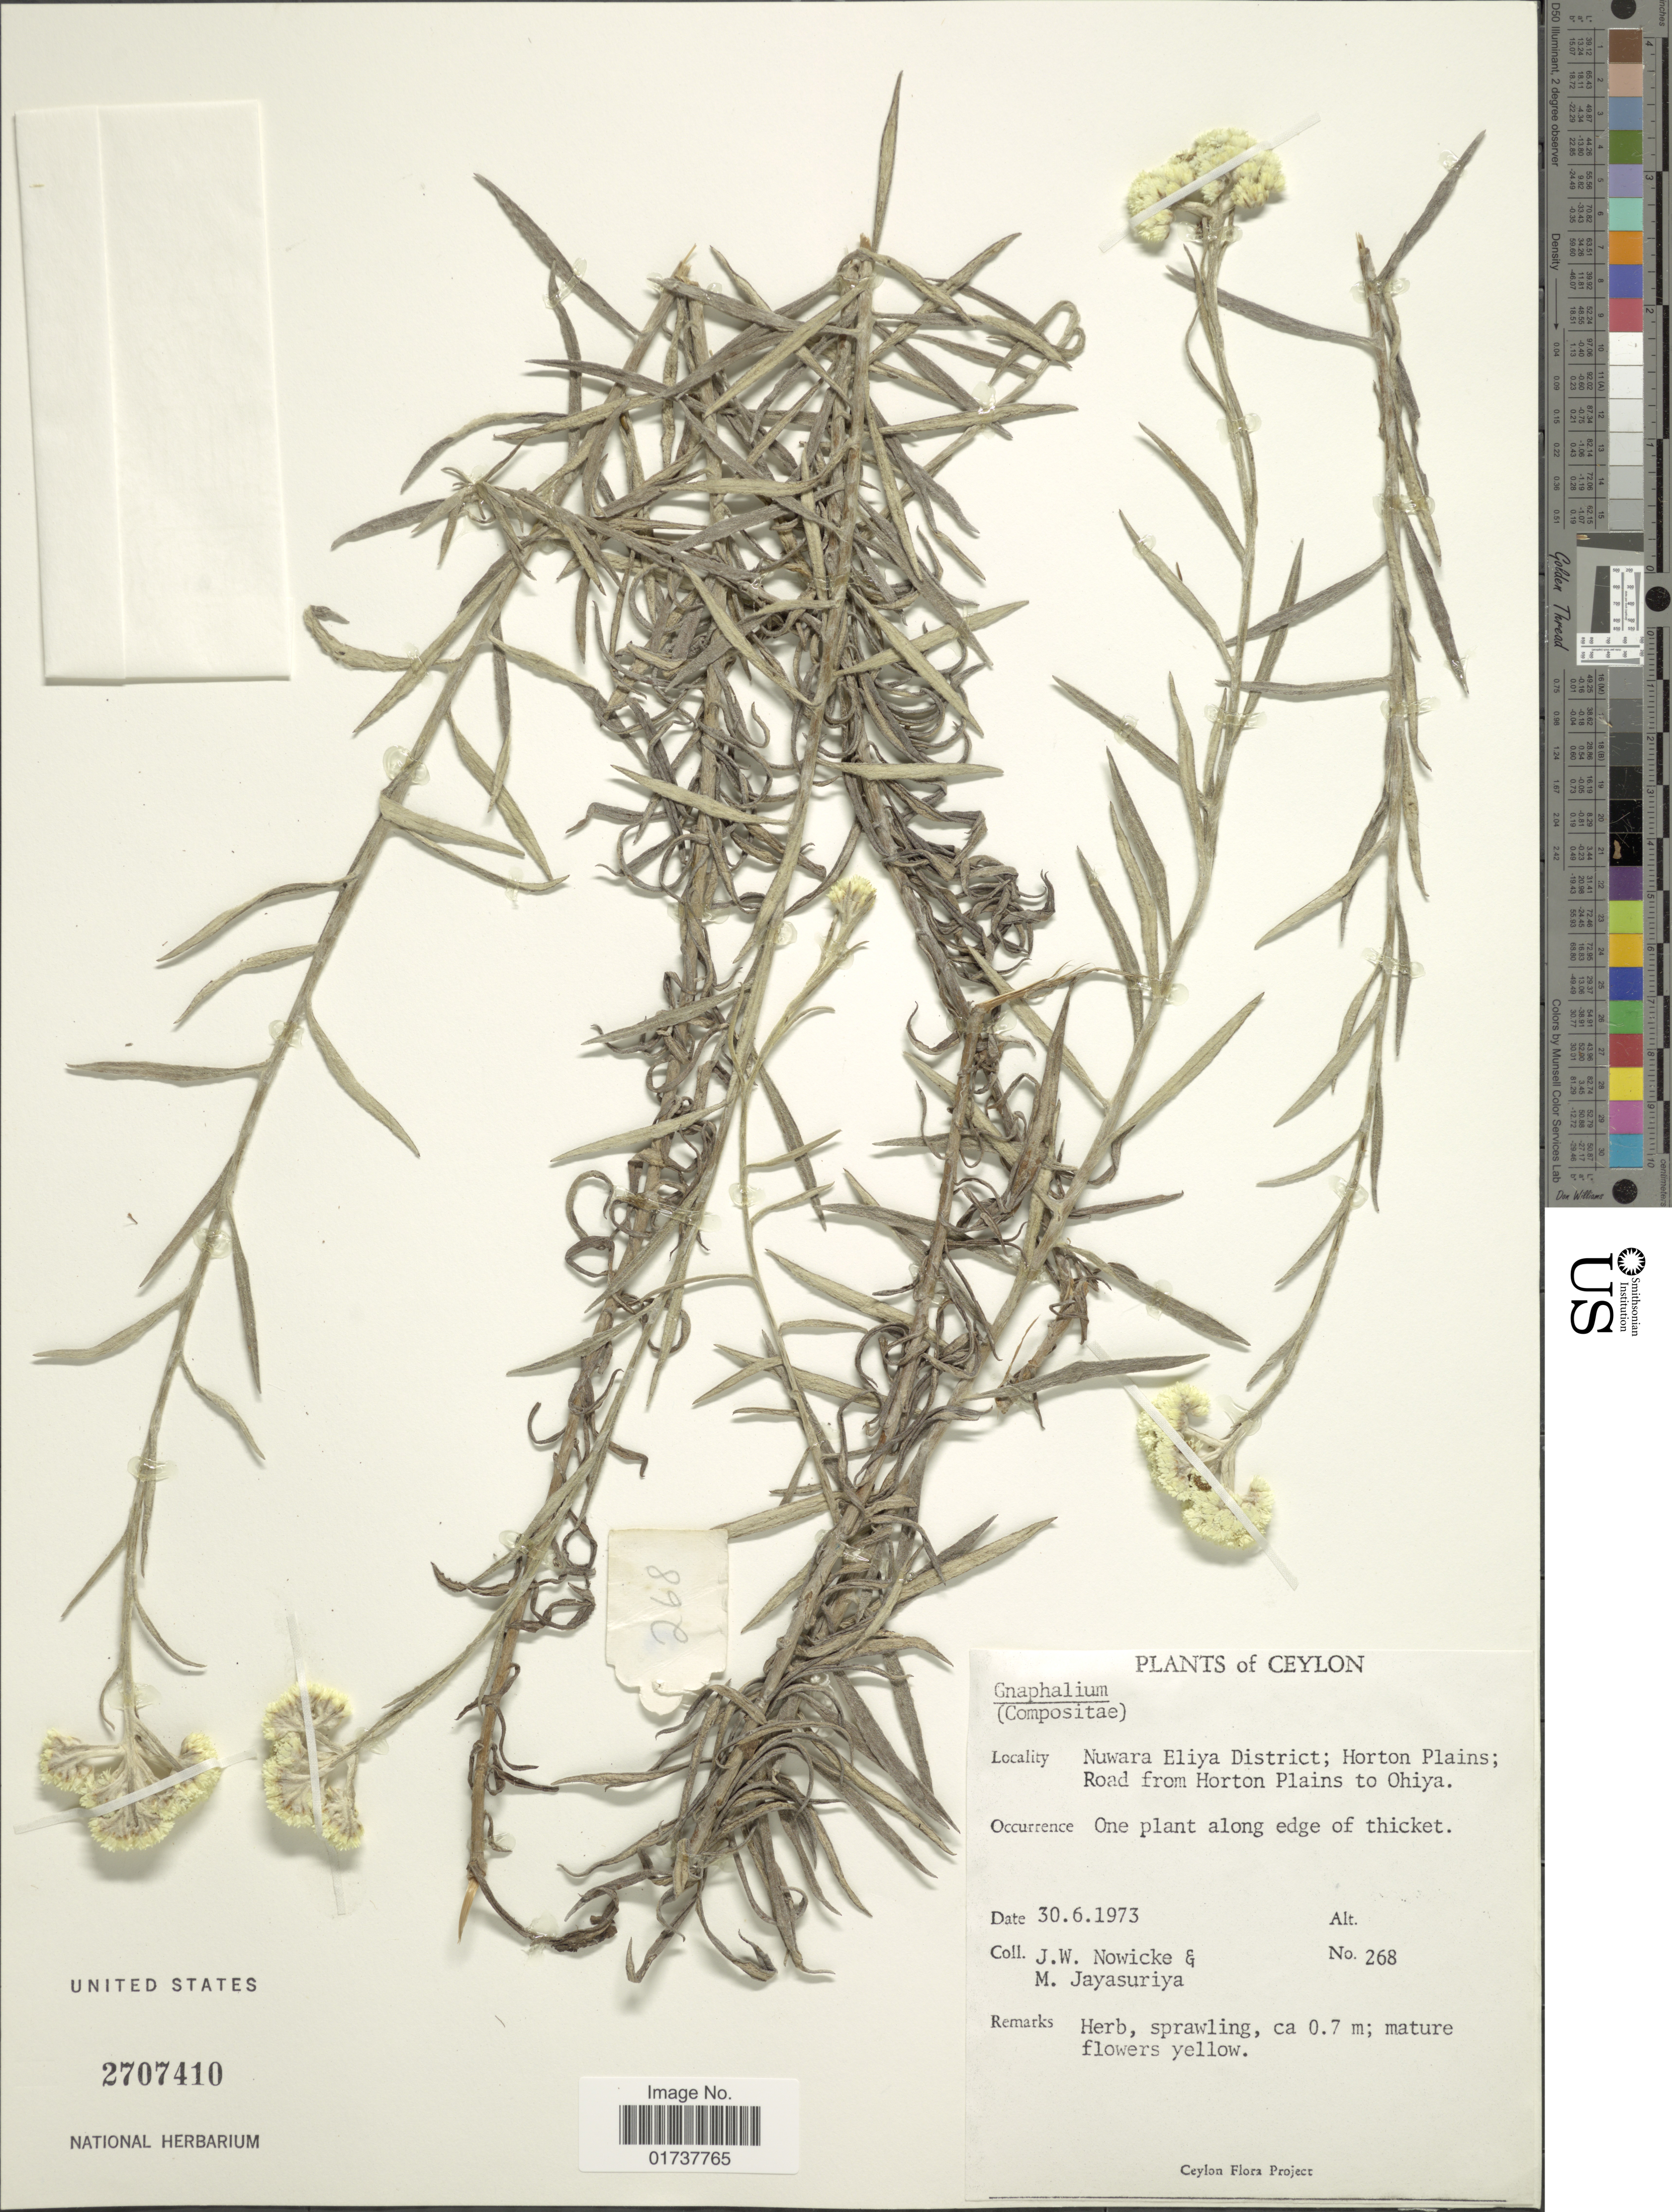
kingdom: Plantae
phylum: Tracheophyta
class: Magnoliopsida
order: Asterales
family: Asteraceae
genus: Gnaphalium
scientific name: Gnaphalium sp.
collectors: J. W. Nowicke & M. Jayasuriya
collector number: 268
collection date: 1973-06-30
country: Sri Lanka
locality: Ceylon, Nuwara Eliya District, Horton Plains, Road from Horton Plains to Ohiya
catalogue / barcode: US 2707410